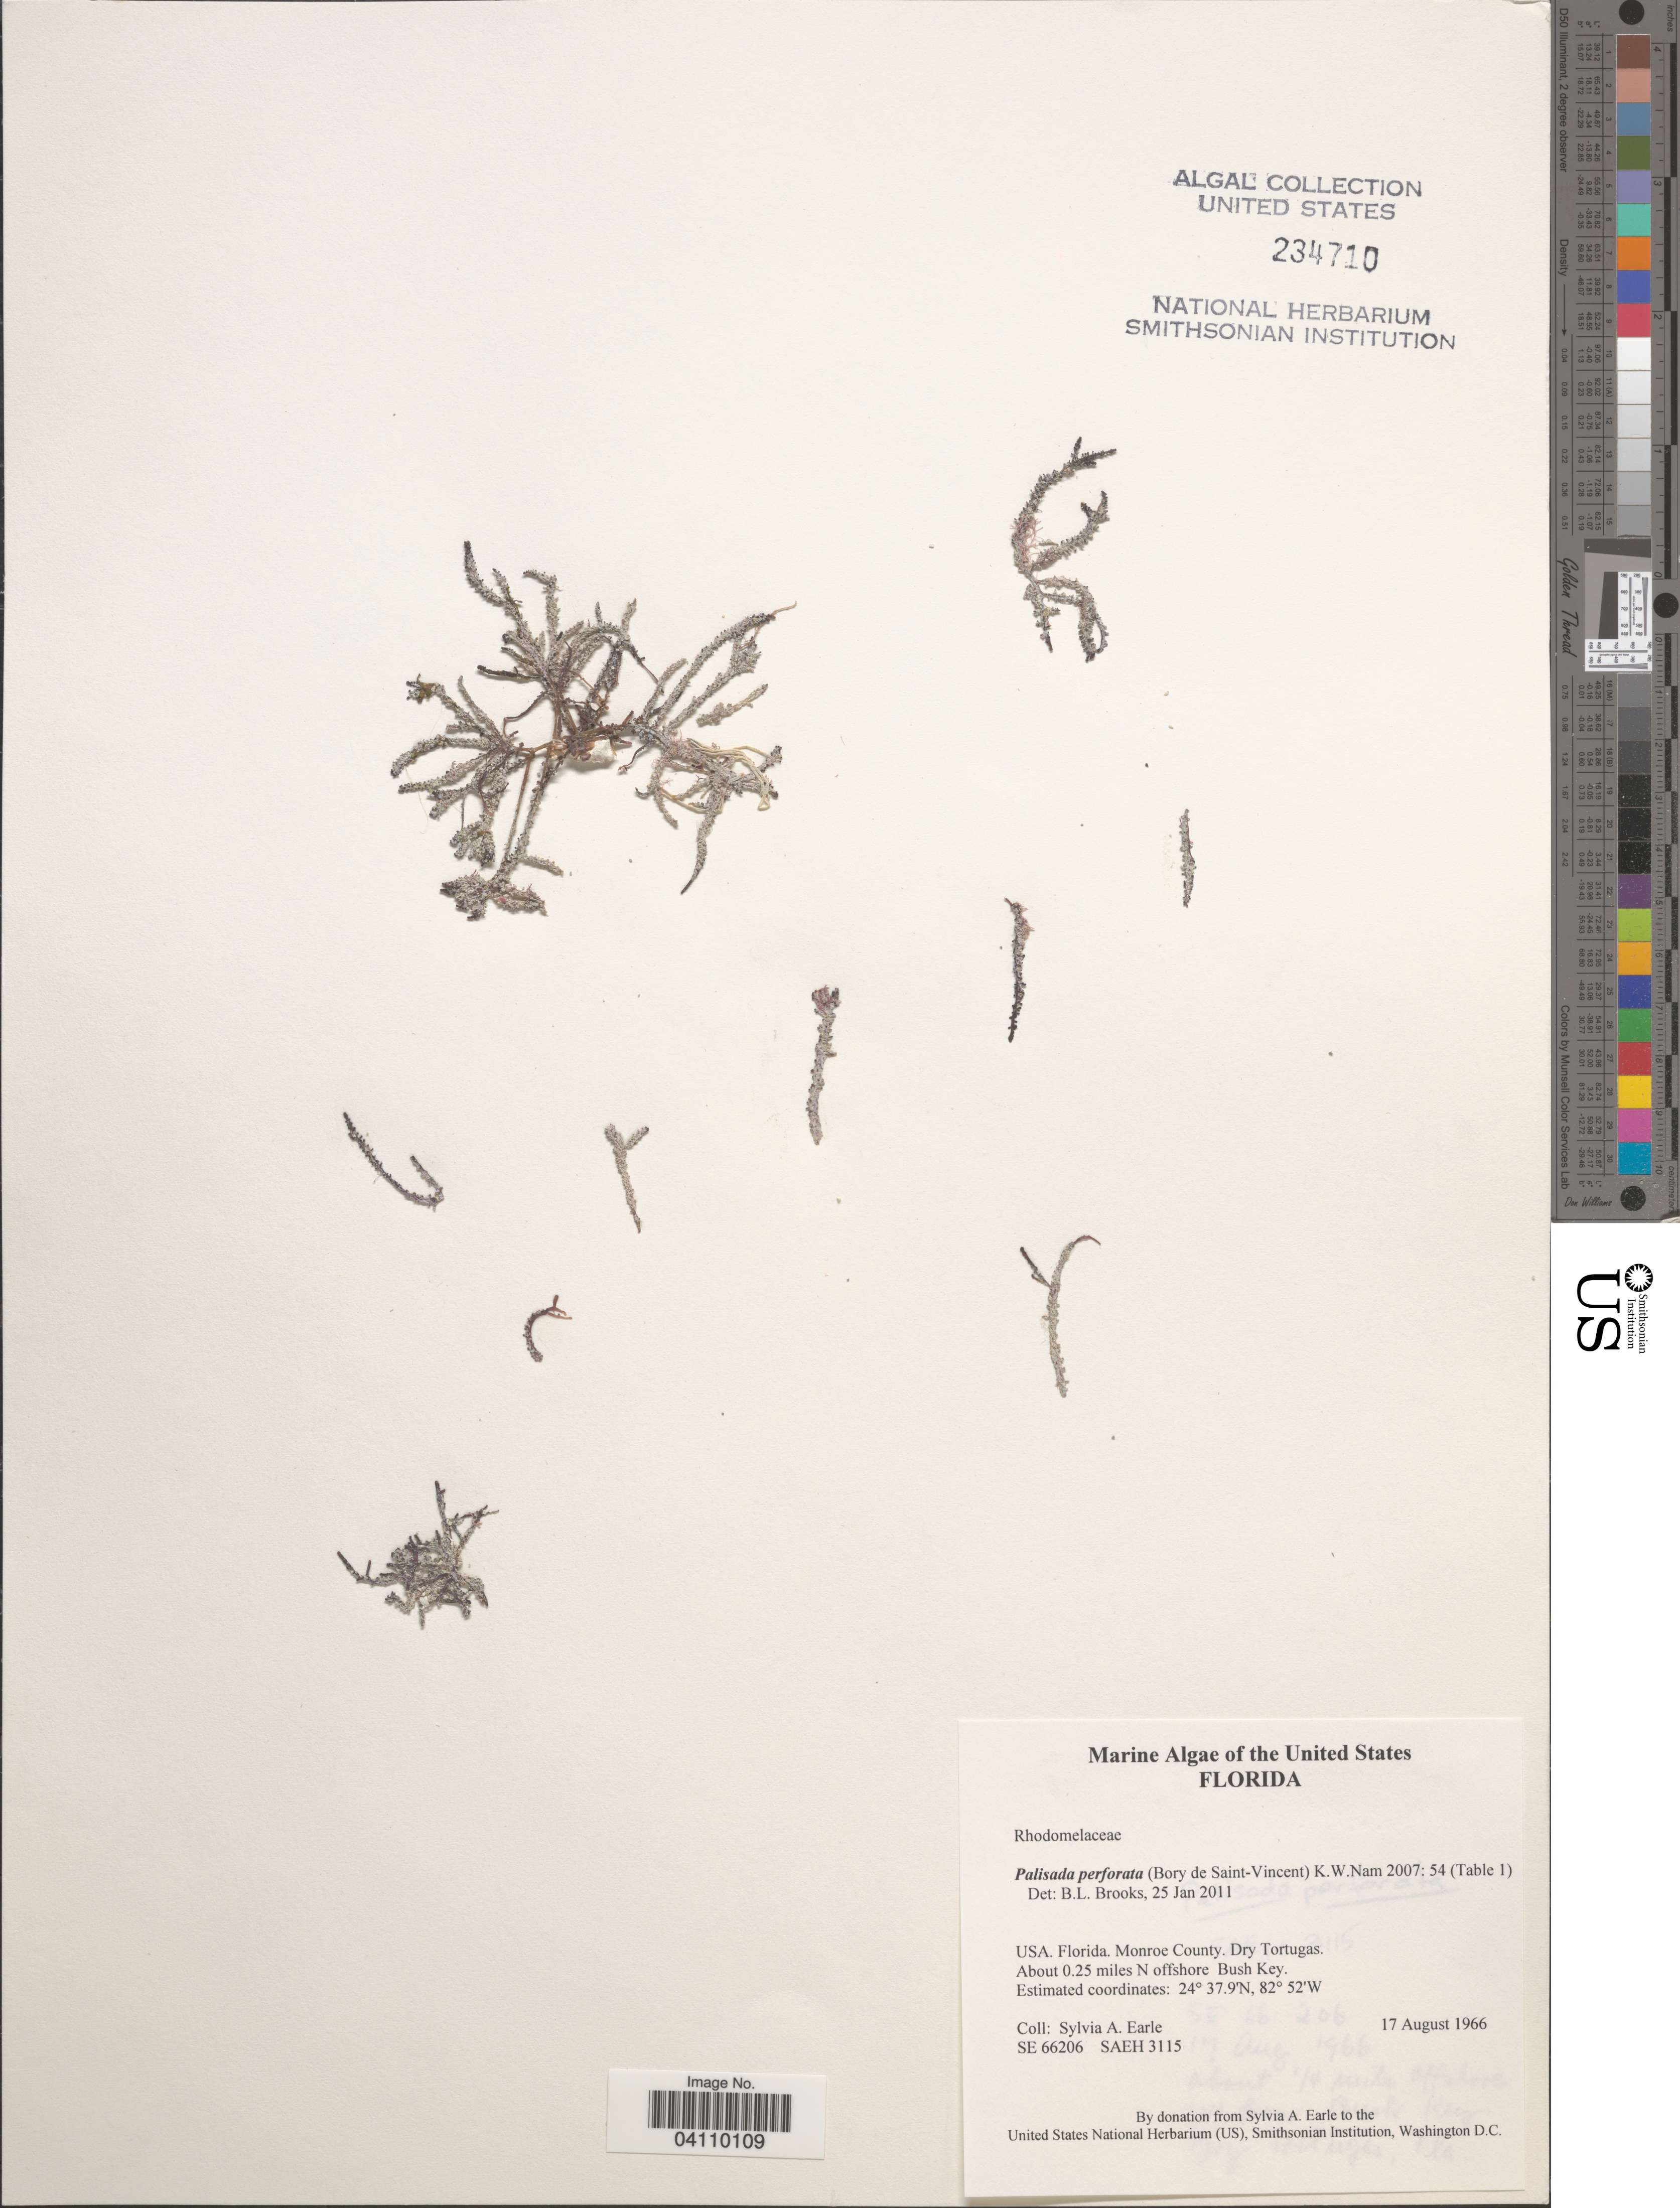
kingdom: Plantae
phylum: Rhodophyta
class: Florideophyceae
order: Ceramiales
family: Rhodomelaceae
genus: Palisada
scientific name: Palisada perforata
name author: (Bory) K.W. Nam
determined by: Algae name updating Project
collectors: S. A. Earle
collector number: SE66206/SAEH3115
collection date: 1966-08-17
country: United States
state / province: Florida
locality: Monroe County. Dry Tortugas. About 0.25 miles N offshore Bush Key.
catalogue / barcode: US 234710